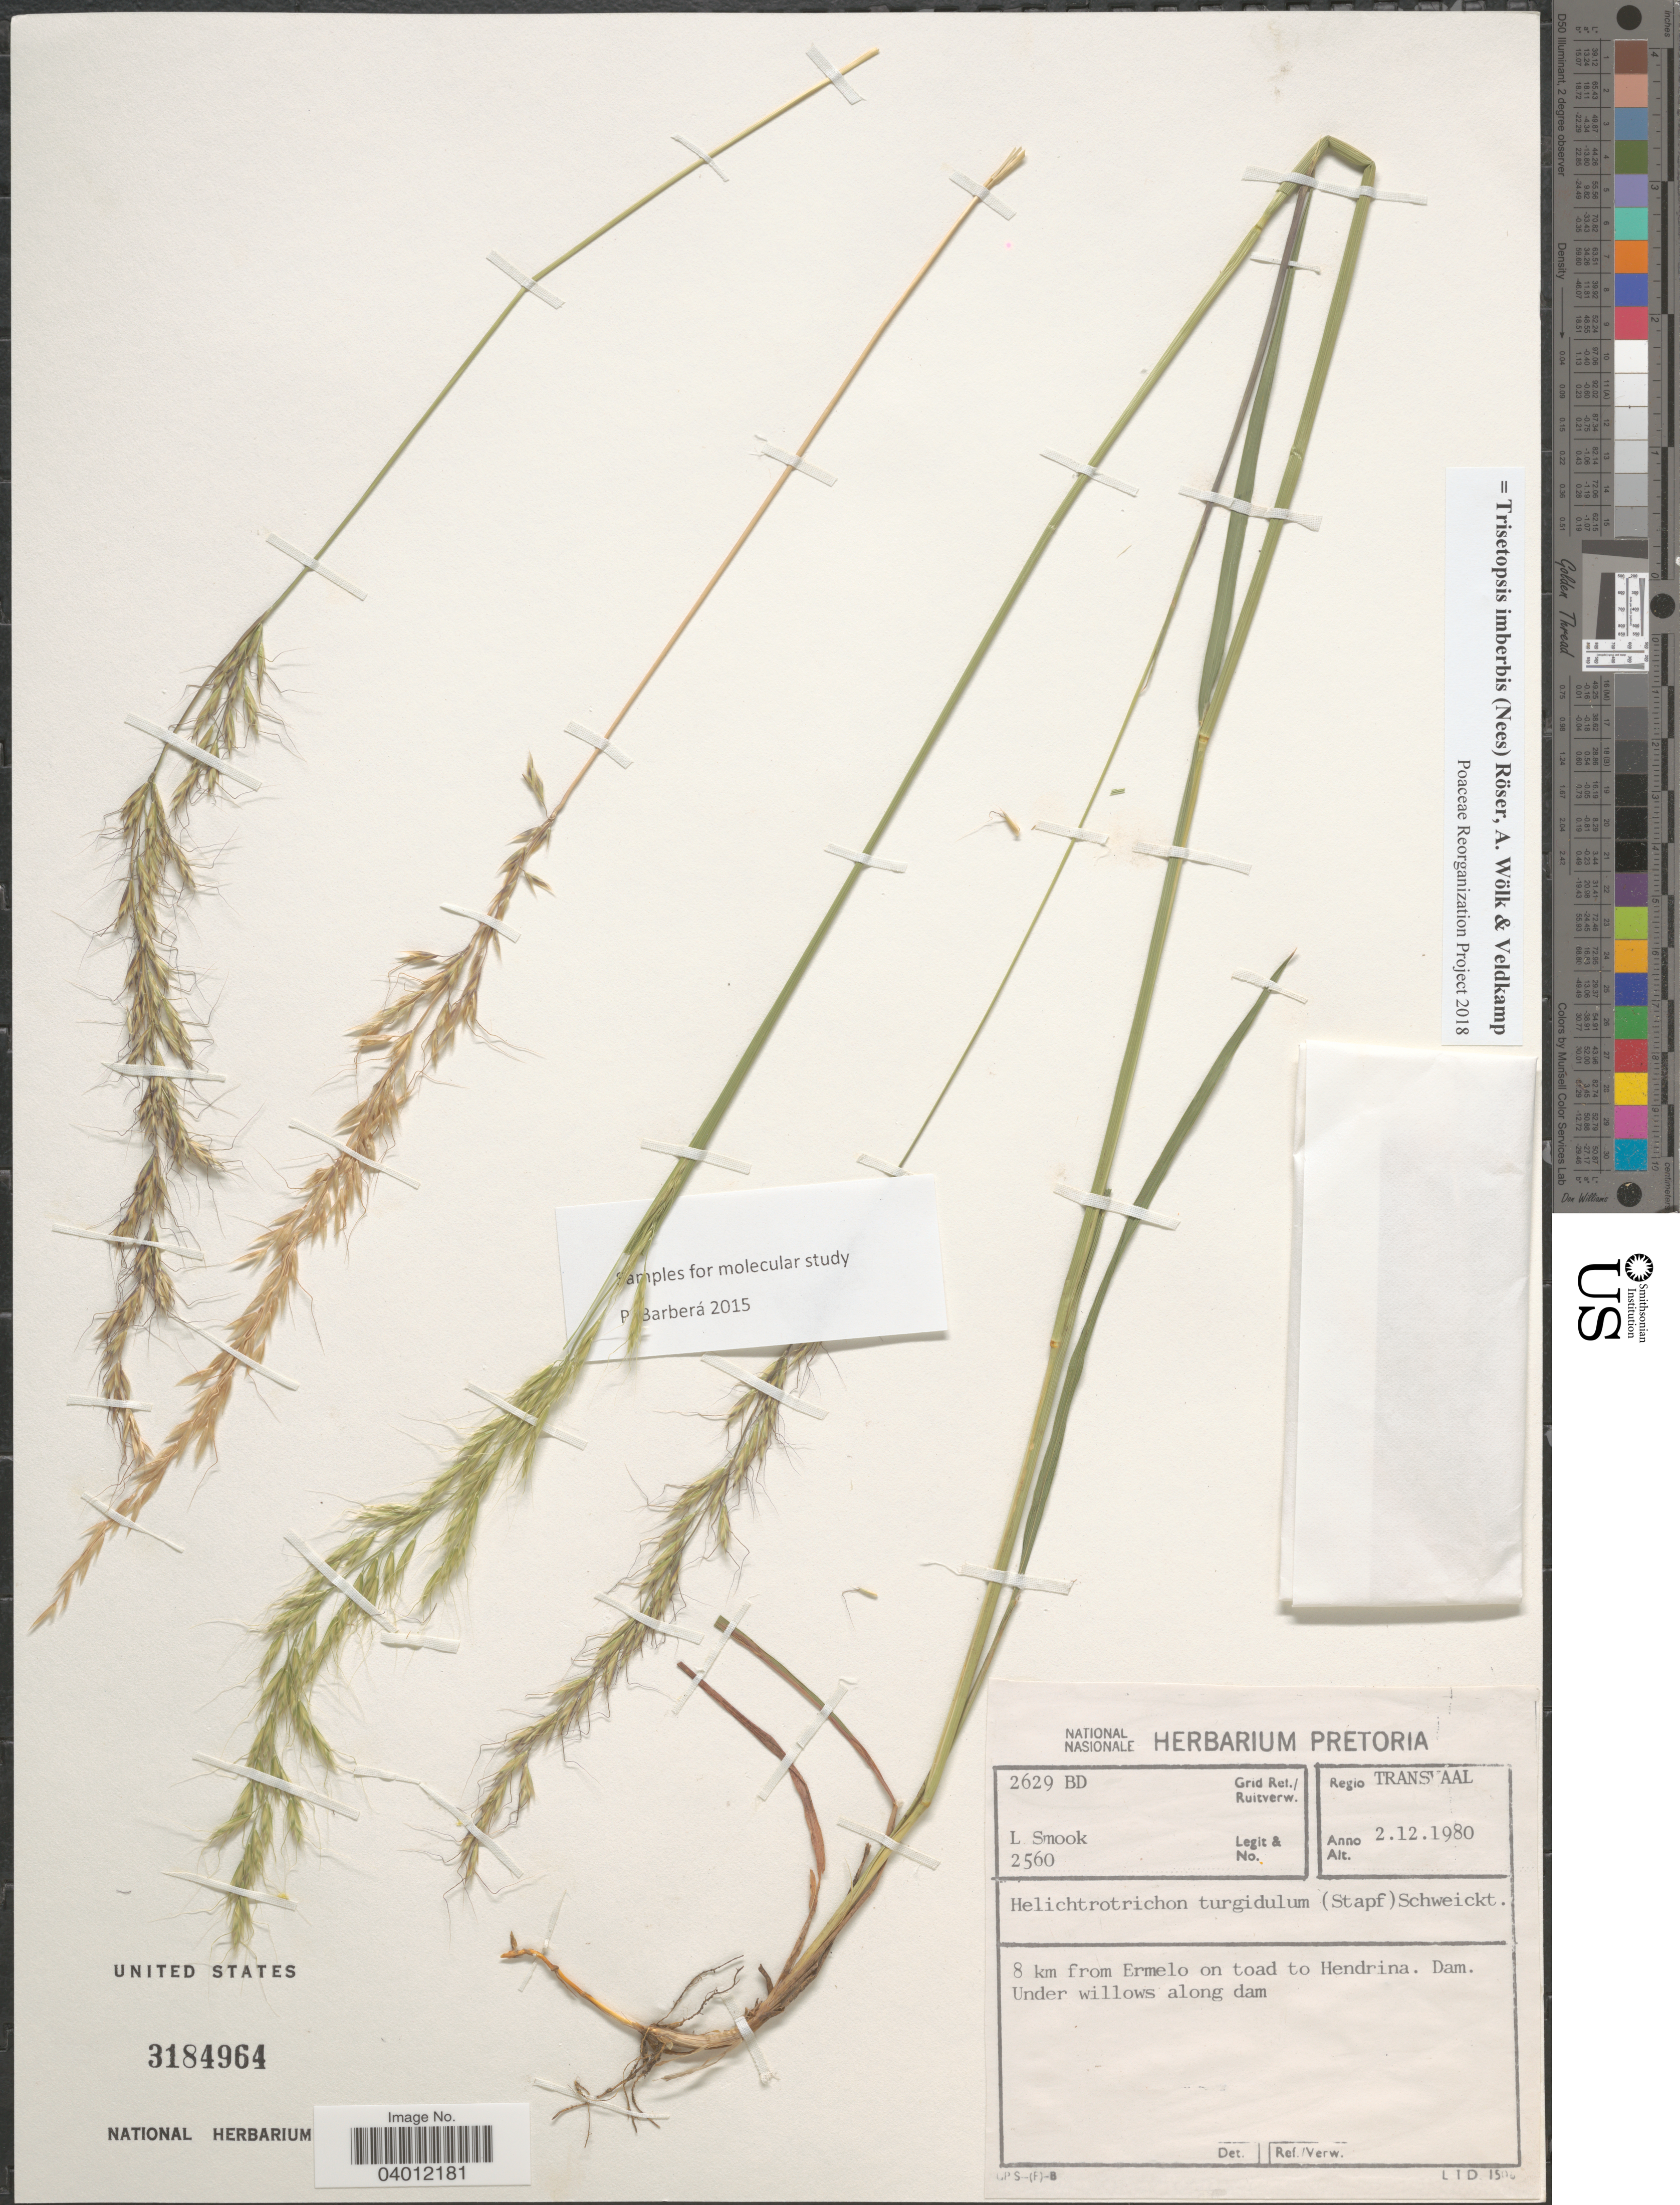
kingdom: Plantae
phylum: Tracheophyta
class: Liliopsida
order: Poales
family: Poaceae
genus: Trisetopsis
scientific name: Trisetopsis imberbis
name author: (Nees) Röser et al.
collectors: L. Smook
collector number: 2560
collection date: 1980-12-02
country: South Africa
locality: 2629 BD Grid Ref./ Ruitverw. Regio Transvaal. 8 km from Ermelo on road to Hendrina.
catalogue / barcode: US 3184964